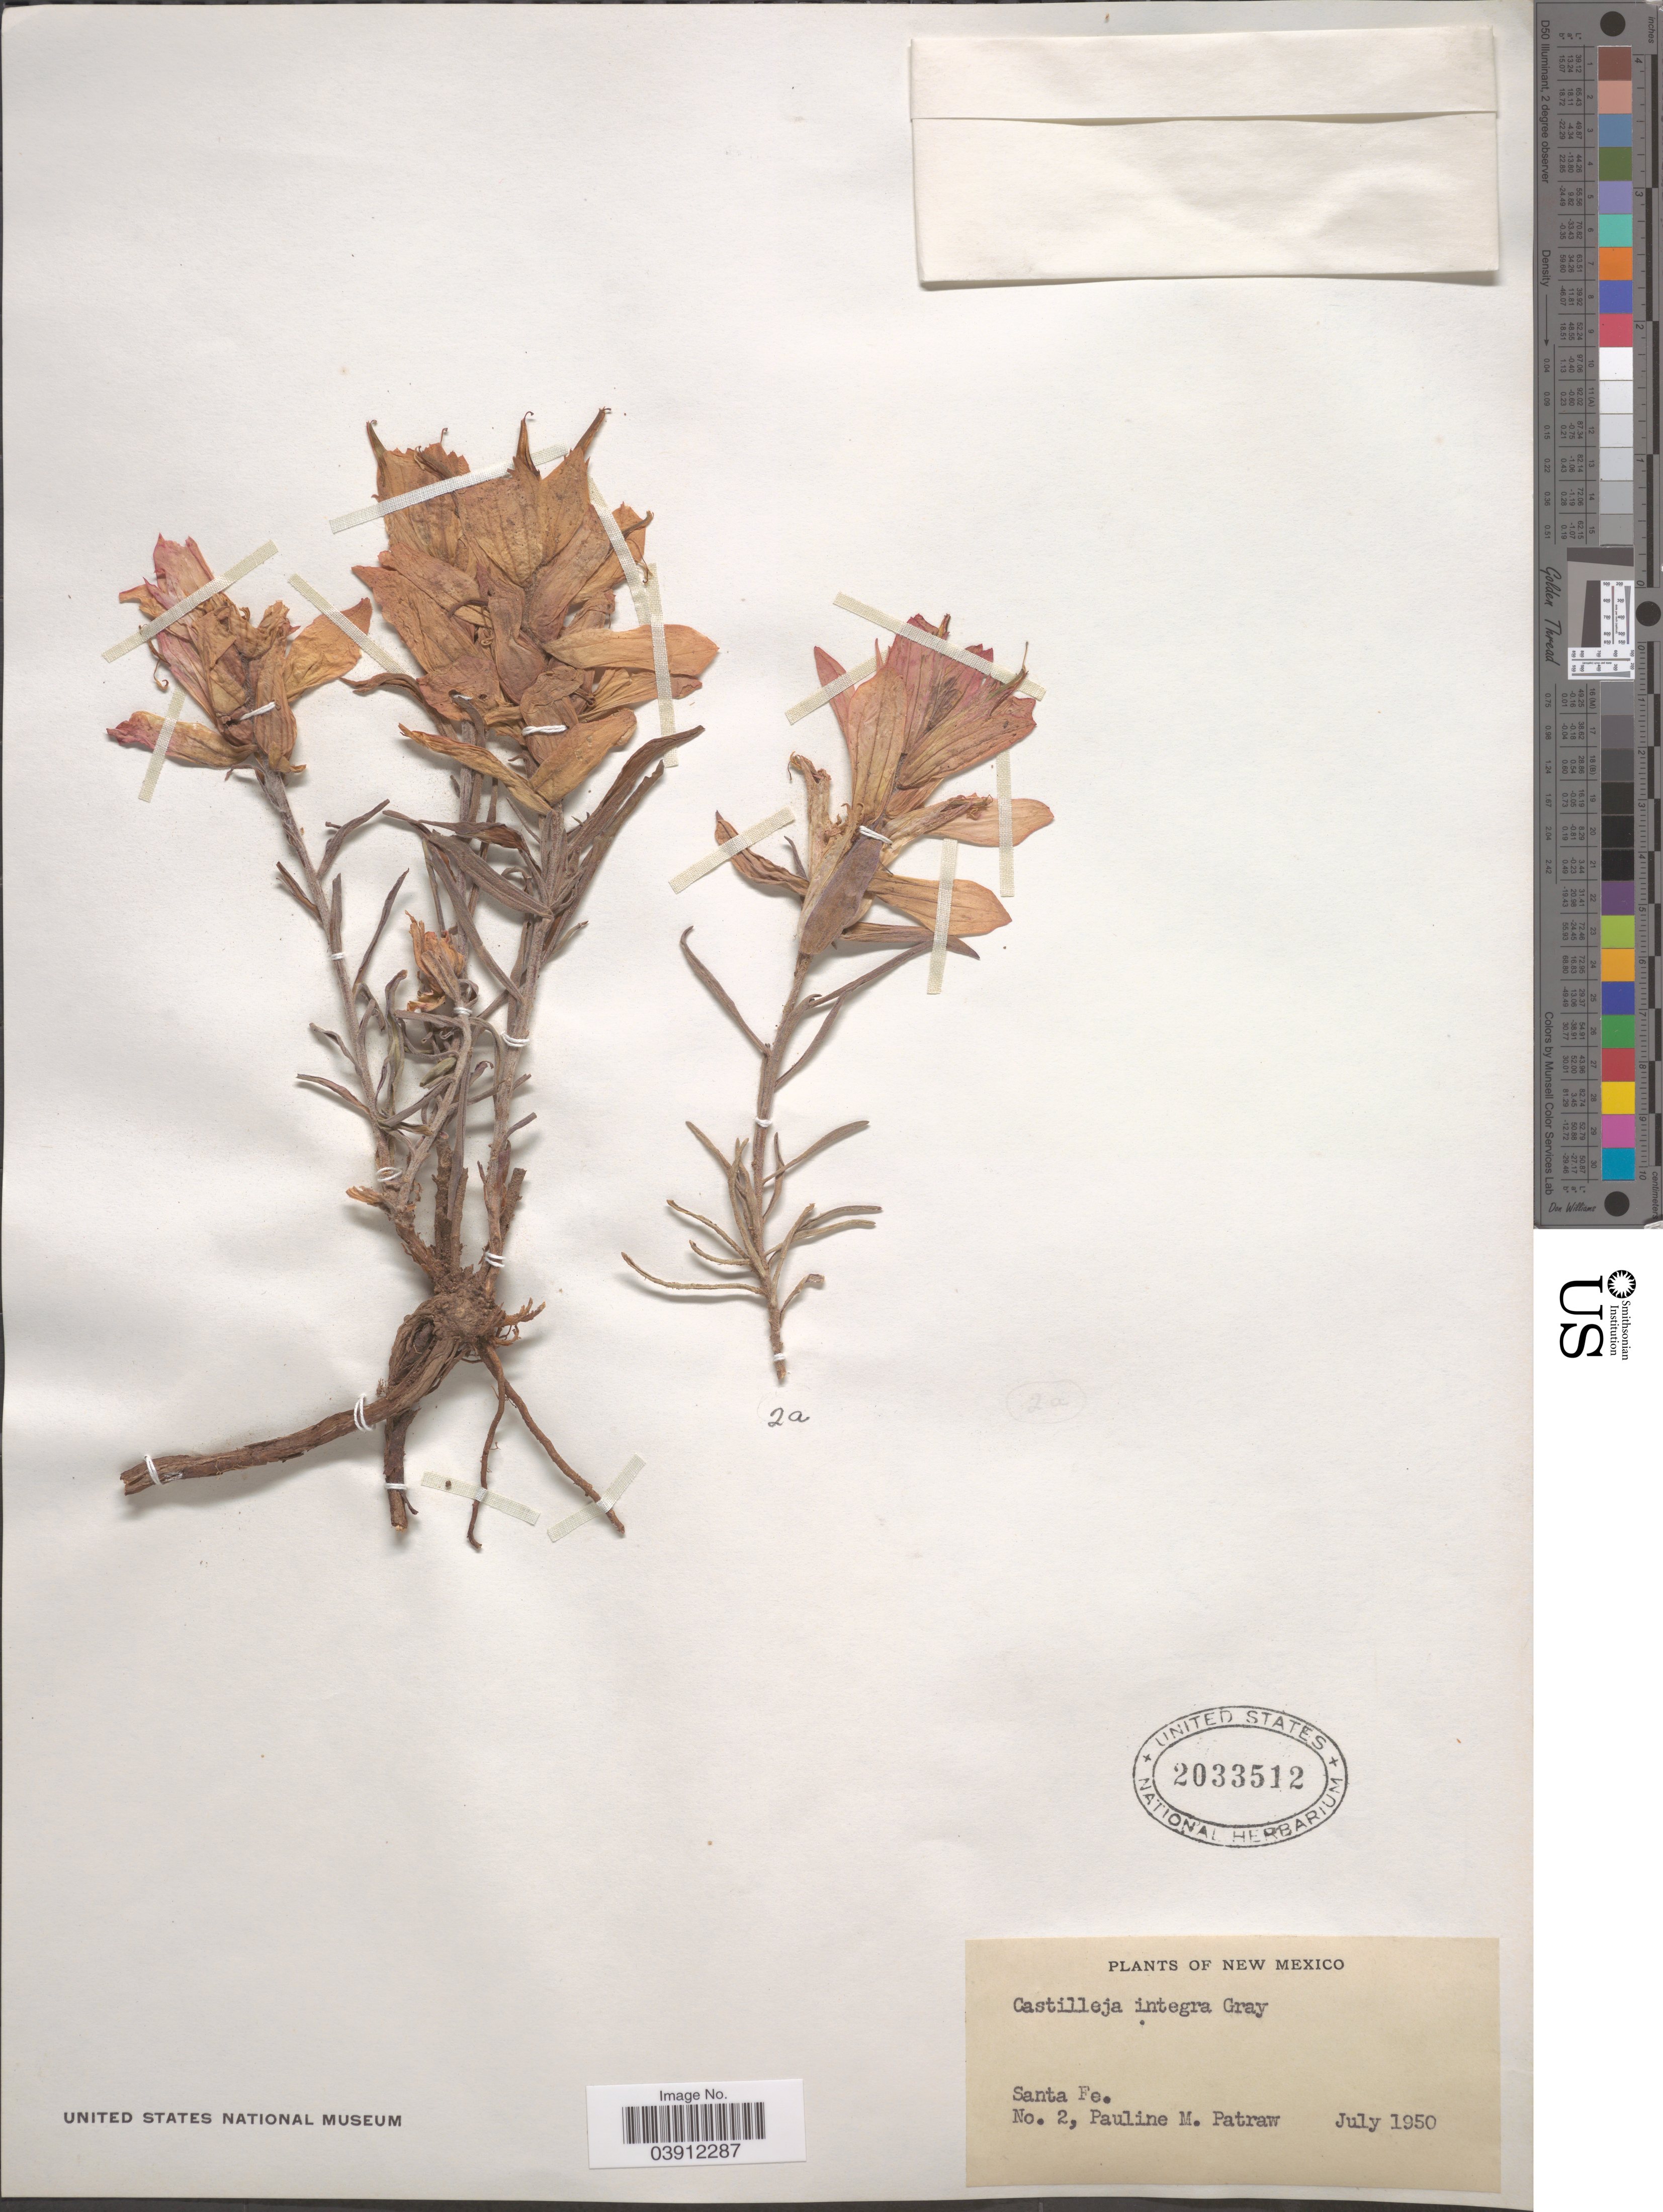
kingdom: Plantae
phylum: Tracheophyta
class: Magnoliopsida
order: Lamiales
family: Orobanchaceae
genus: Castilleja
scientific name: Castilleja integra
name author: A. Gray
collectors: P. Patraw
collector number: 2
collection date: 1950-07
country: United States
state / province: New Mexico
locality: Santa Fe.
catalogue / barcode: US 2033512